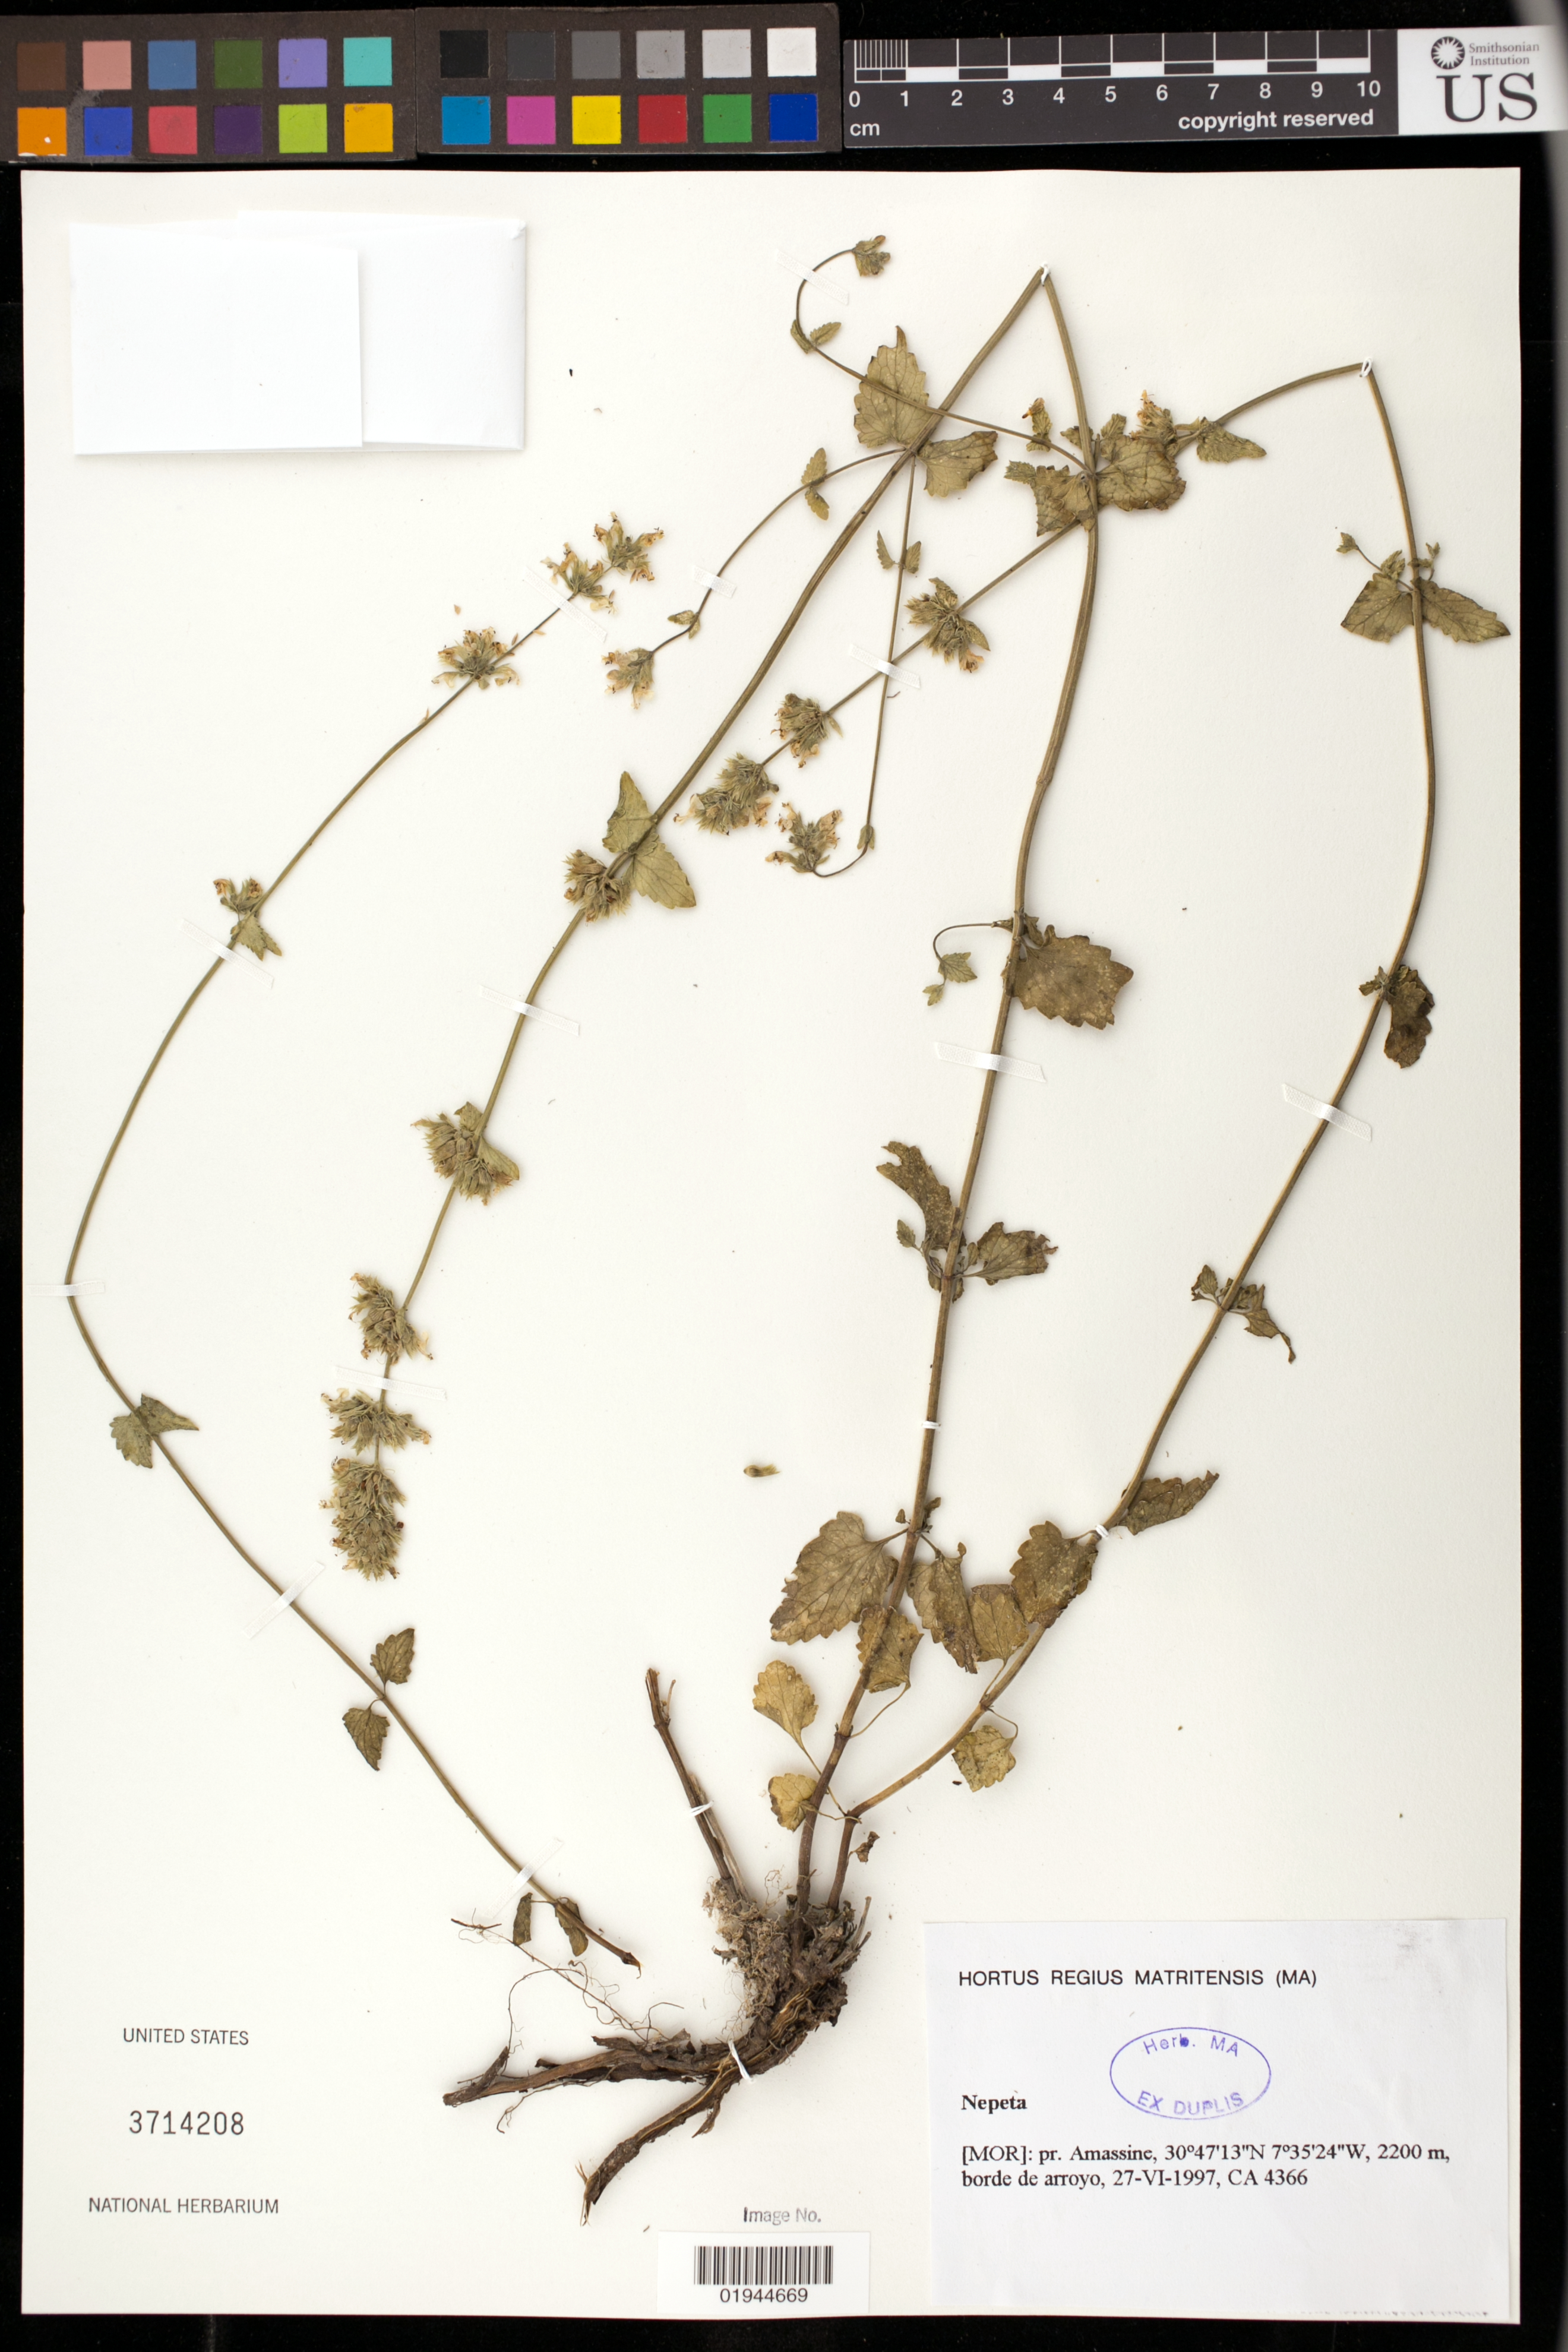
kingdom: Plantae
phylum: Tracheophyta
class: Magnoliopsida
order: Lamiales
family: Lamiaceae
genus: Nepeta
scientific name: Nepeta sp.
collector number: CA 4366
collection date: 1997-06-27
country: Morocco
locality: Amassine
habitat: borde de arroyo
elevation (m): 2200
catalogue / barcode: US 3714208